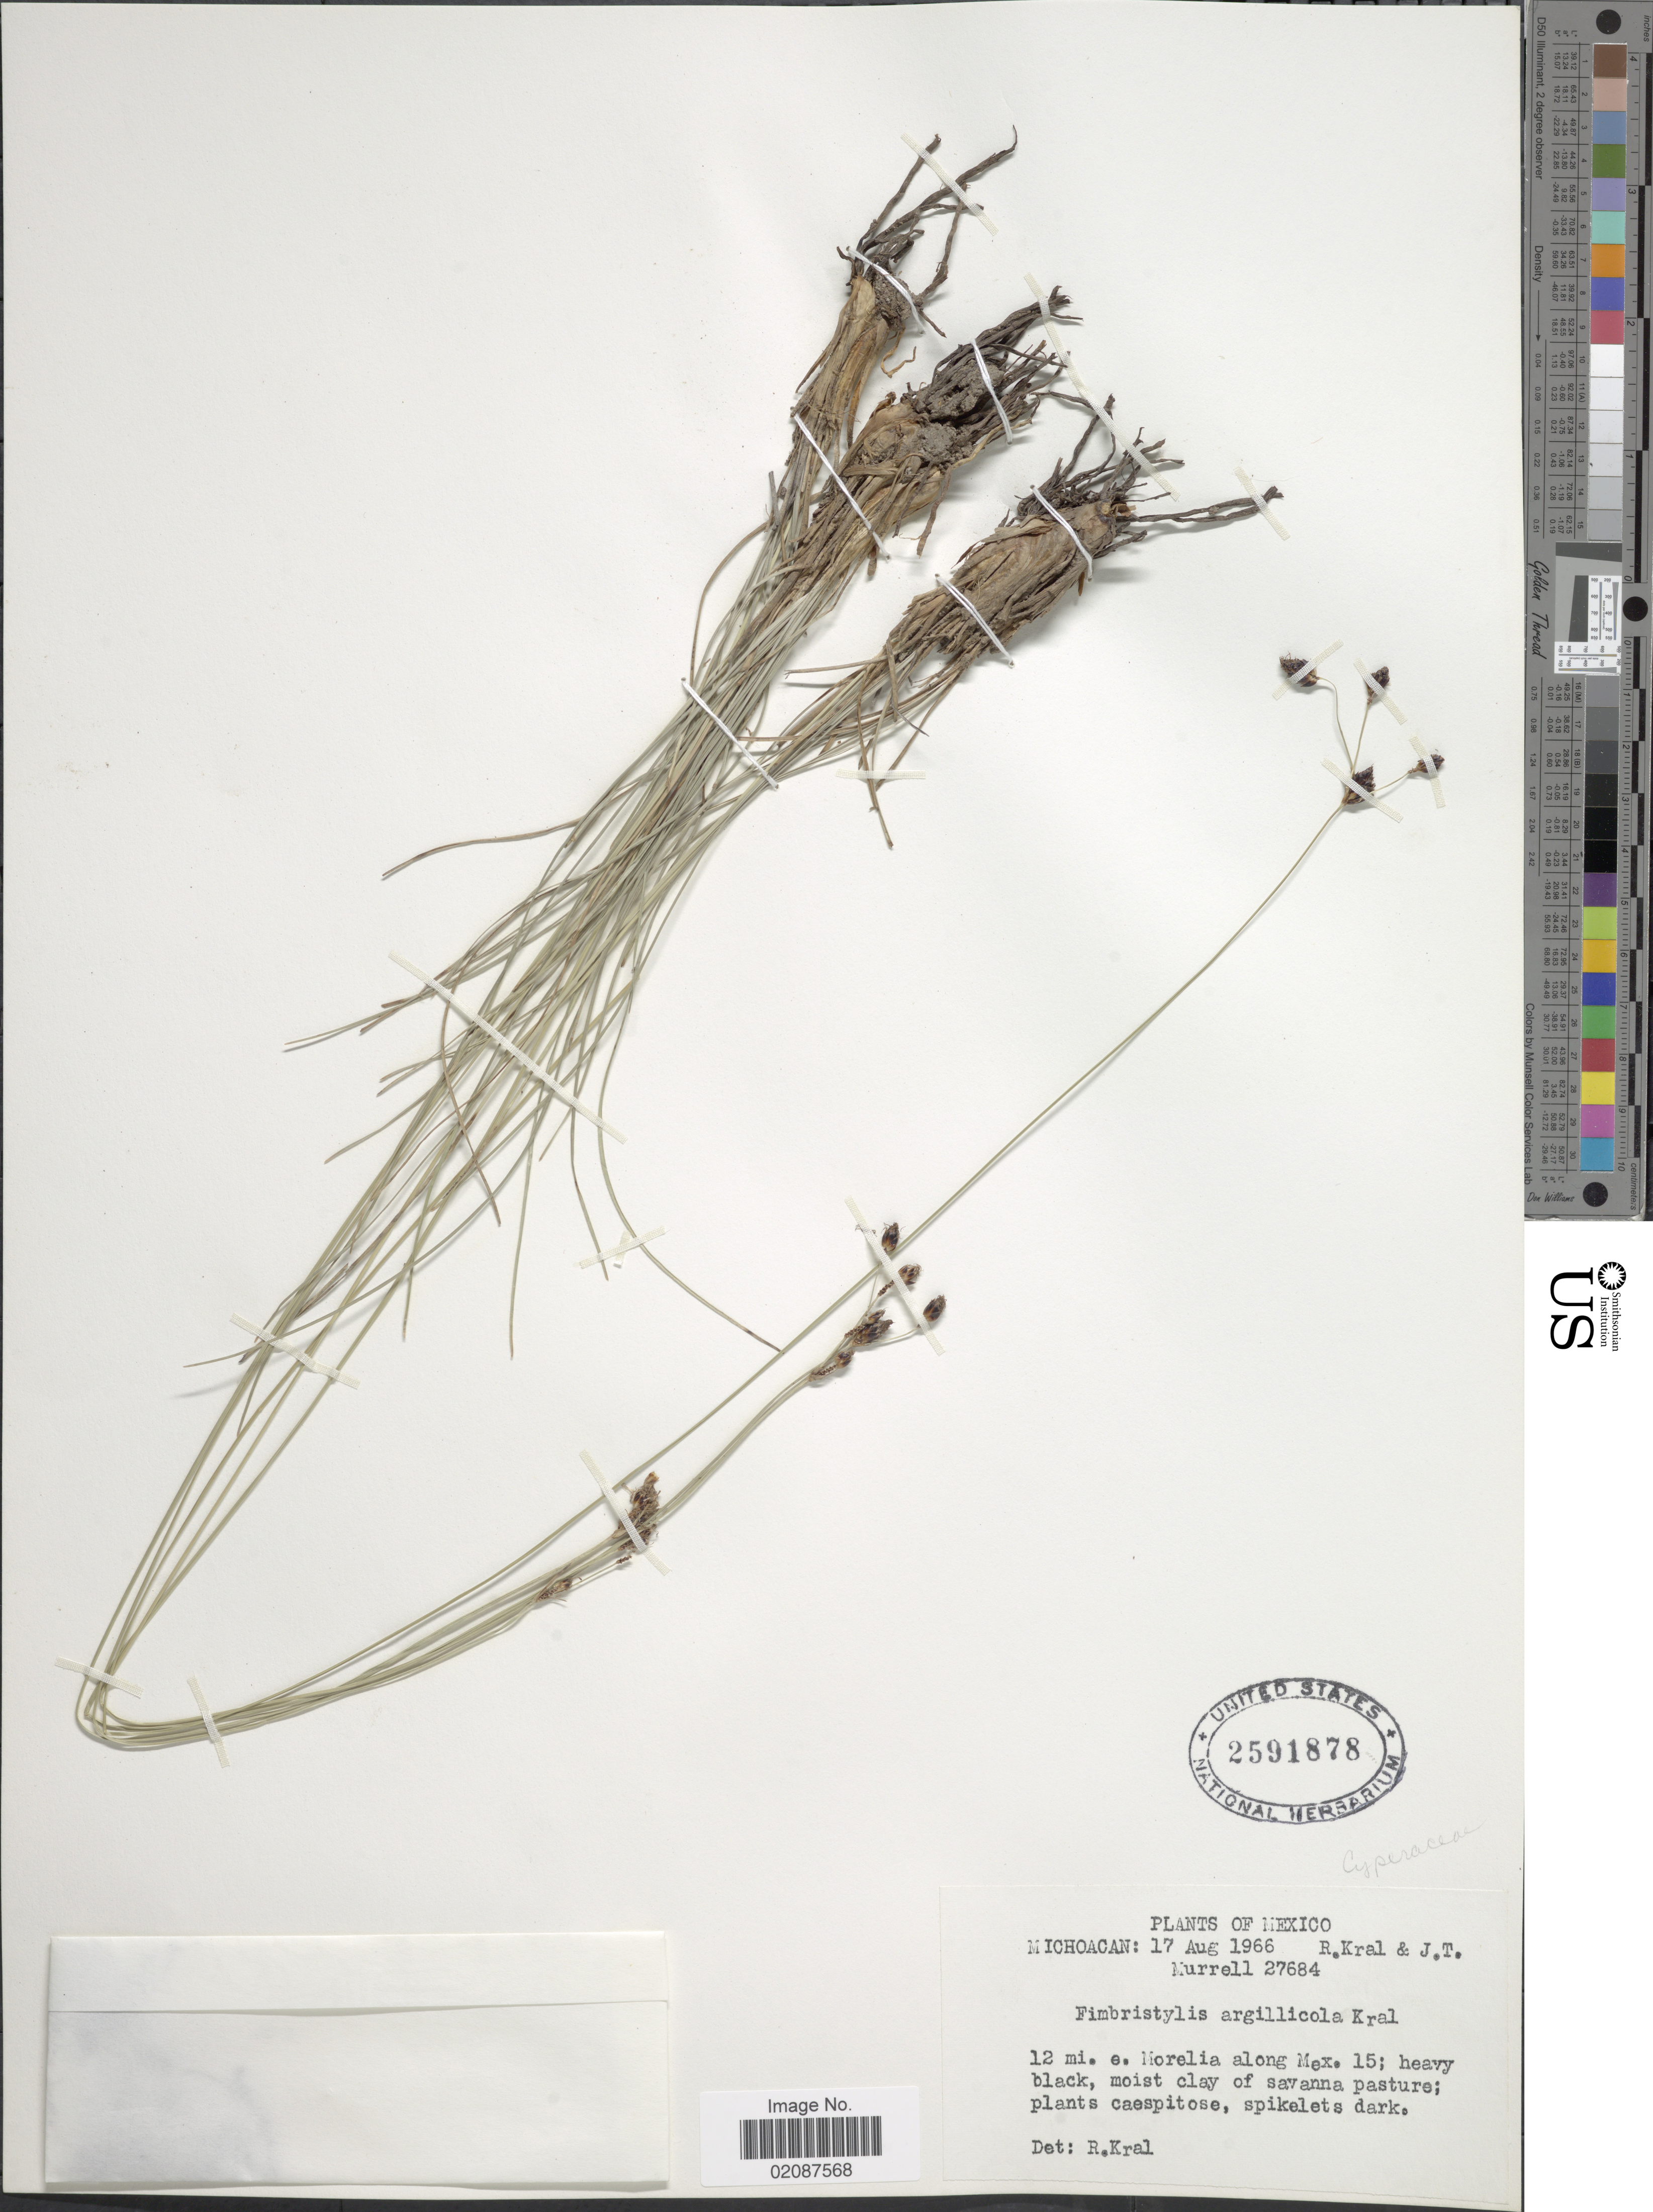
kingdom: Plantae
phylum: Tracheophyta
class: Liliopsida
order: Poales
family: Cyperaceae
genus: Fimbristylis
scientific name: Fimbristylis argillicola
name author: Kral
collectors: R. Kral & J. Murrell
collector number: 27684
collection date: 1966-08-17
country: Mexico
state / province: Michoacán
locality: Michoacan, 12 mi. e. Morelia along Mex. 15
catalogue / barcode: US 2591878